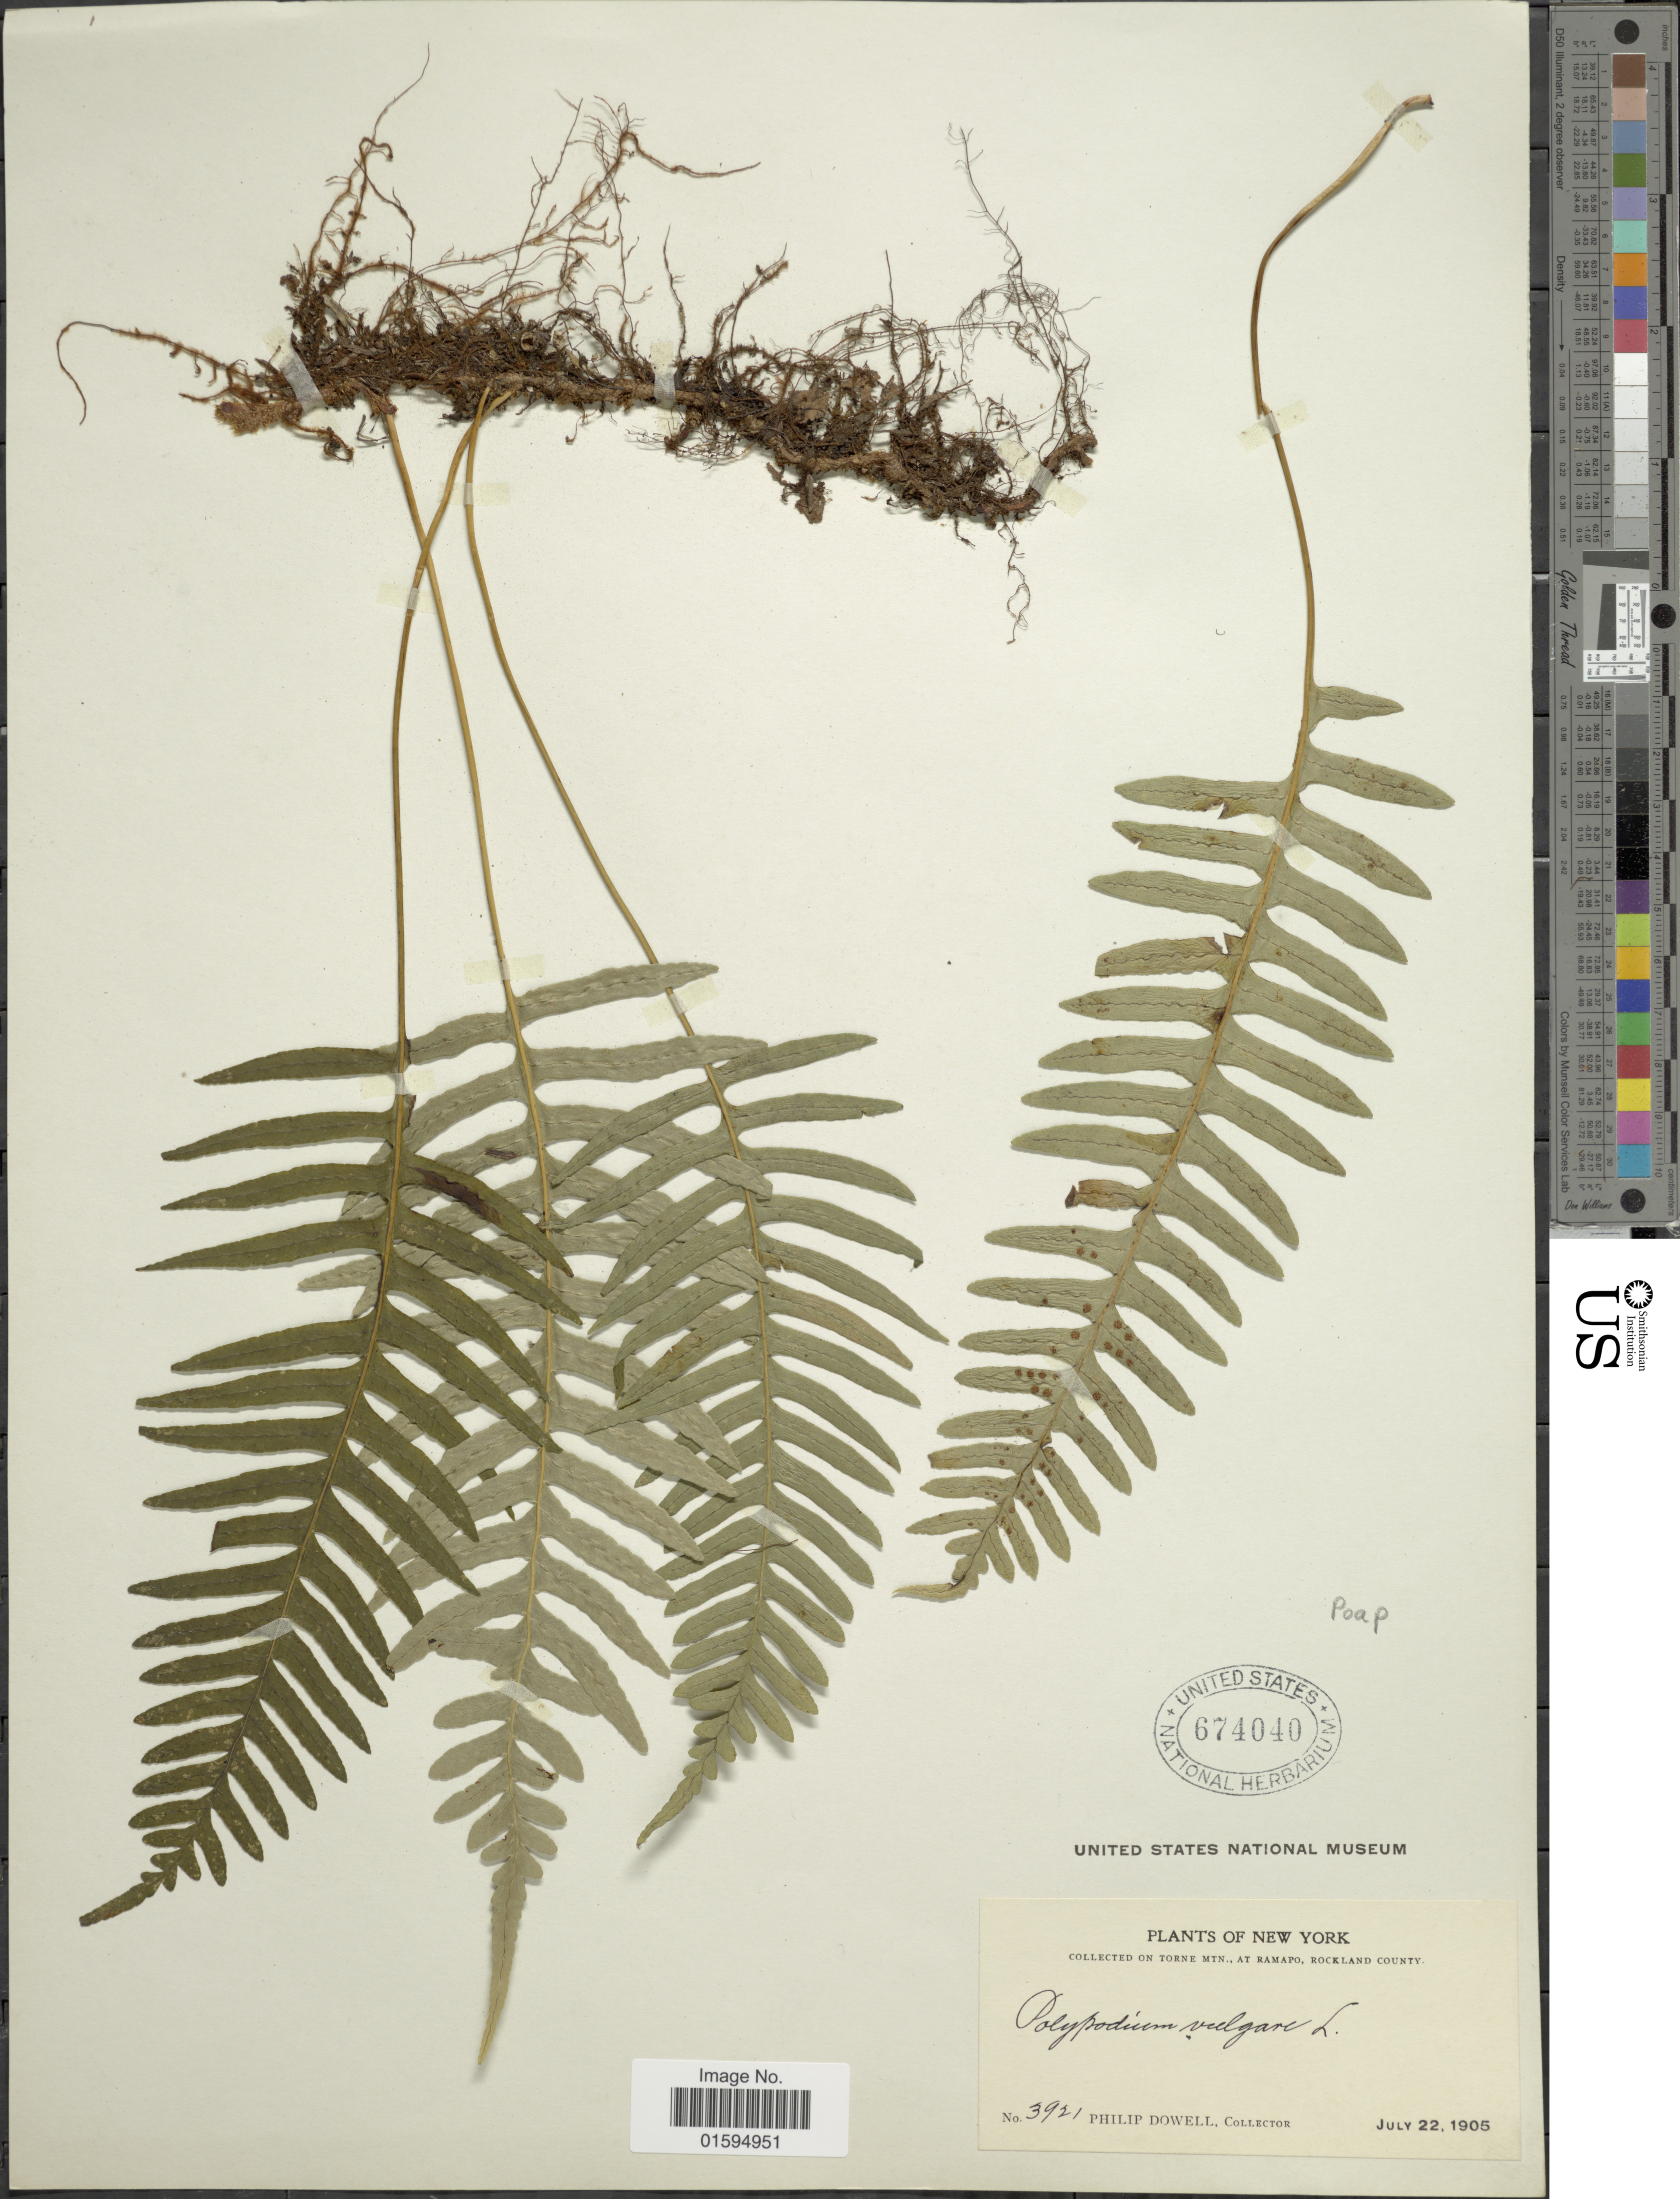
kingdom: Plantae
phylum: Tracheophyta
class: Polypodiopsida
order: Polypodiales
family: Polypodiaceae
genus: Polypodium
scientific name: Polypodium sp.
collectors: P. Dowell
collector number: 3921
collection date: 1905-07-22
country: United States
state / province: New York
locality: Torne Mtn., At Ramapo, Rockland County.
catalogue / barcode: US 644040